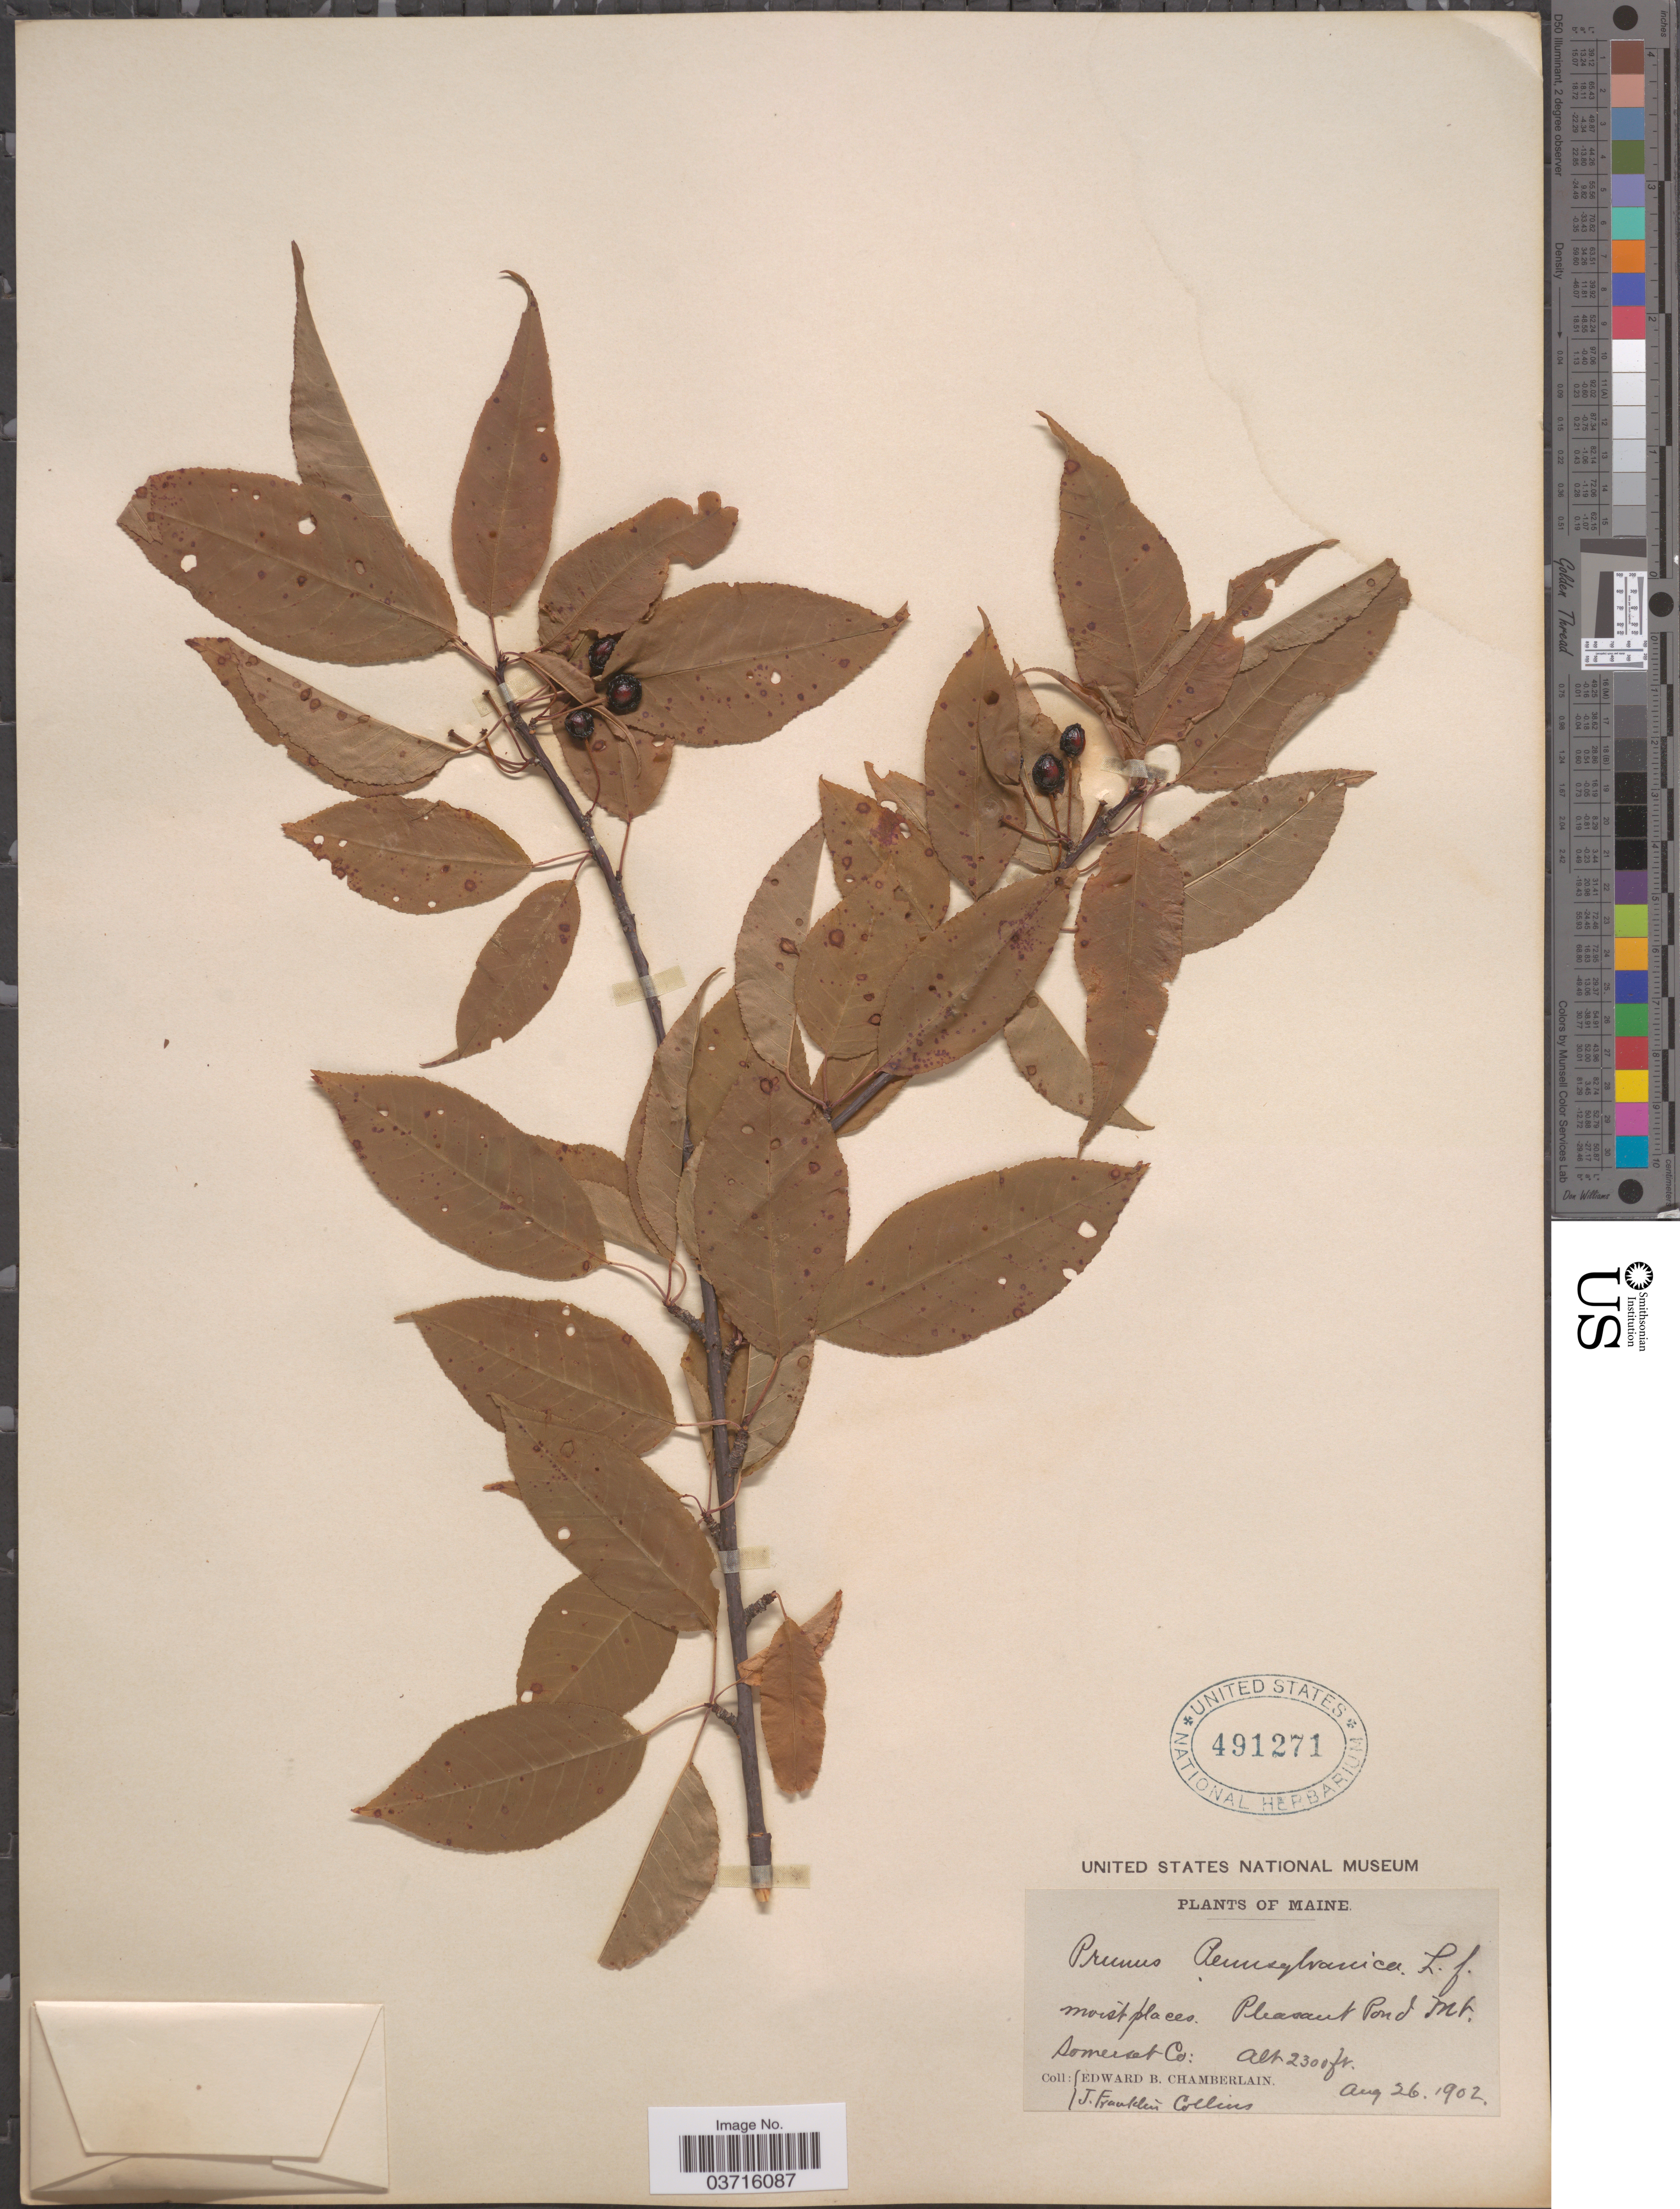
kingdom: Plantae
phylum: Tracheophyta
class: Magnoliopsida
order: Rosales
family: Rosaceae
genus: Prunus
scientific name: Prunus pensylvanica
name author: L. f.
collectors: E. Chamberlain & J. Collins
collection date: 1902-08-26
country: United States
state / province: Maine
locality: Pleasant Pond Mt. Somerset Co.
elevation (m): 701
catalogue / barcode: US 491271